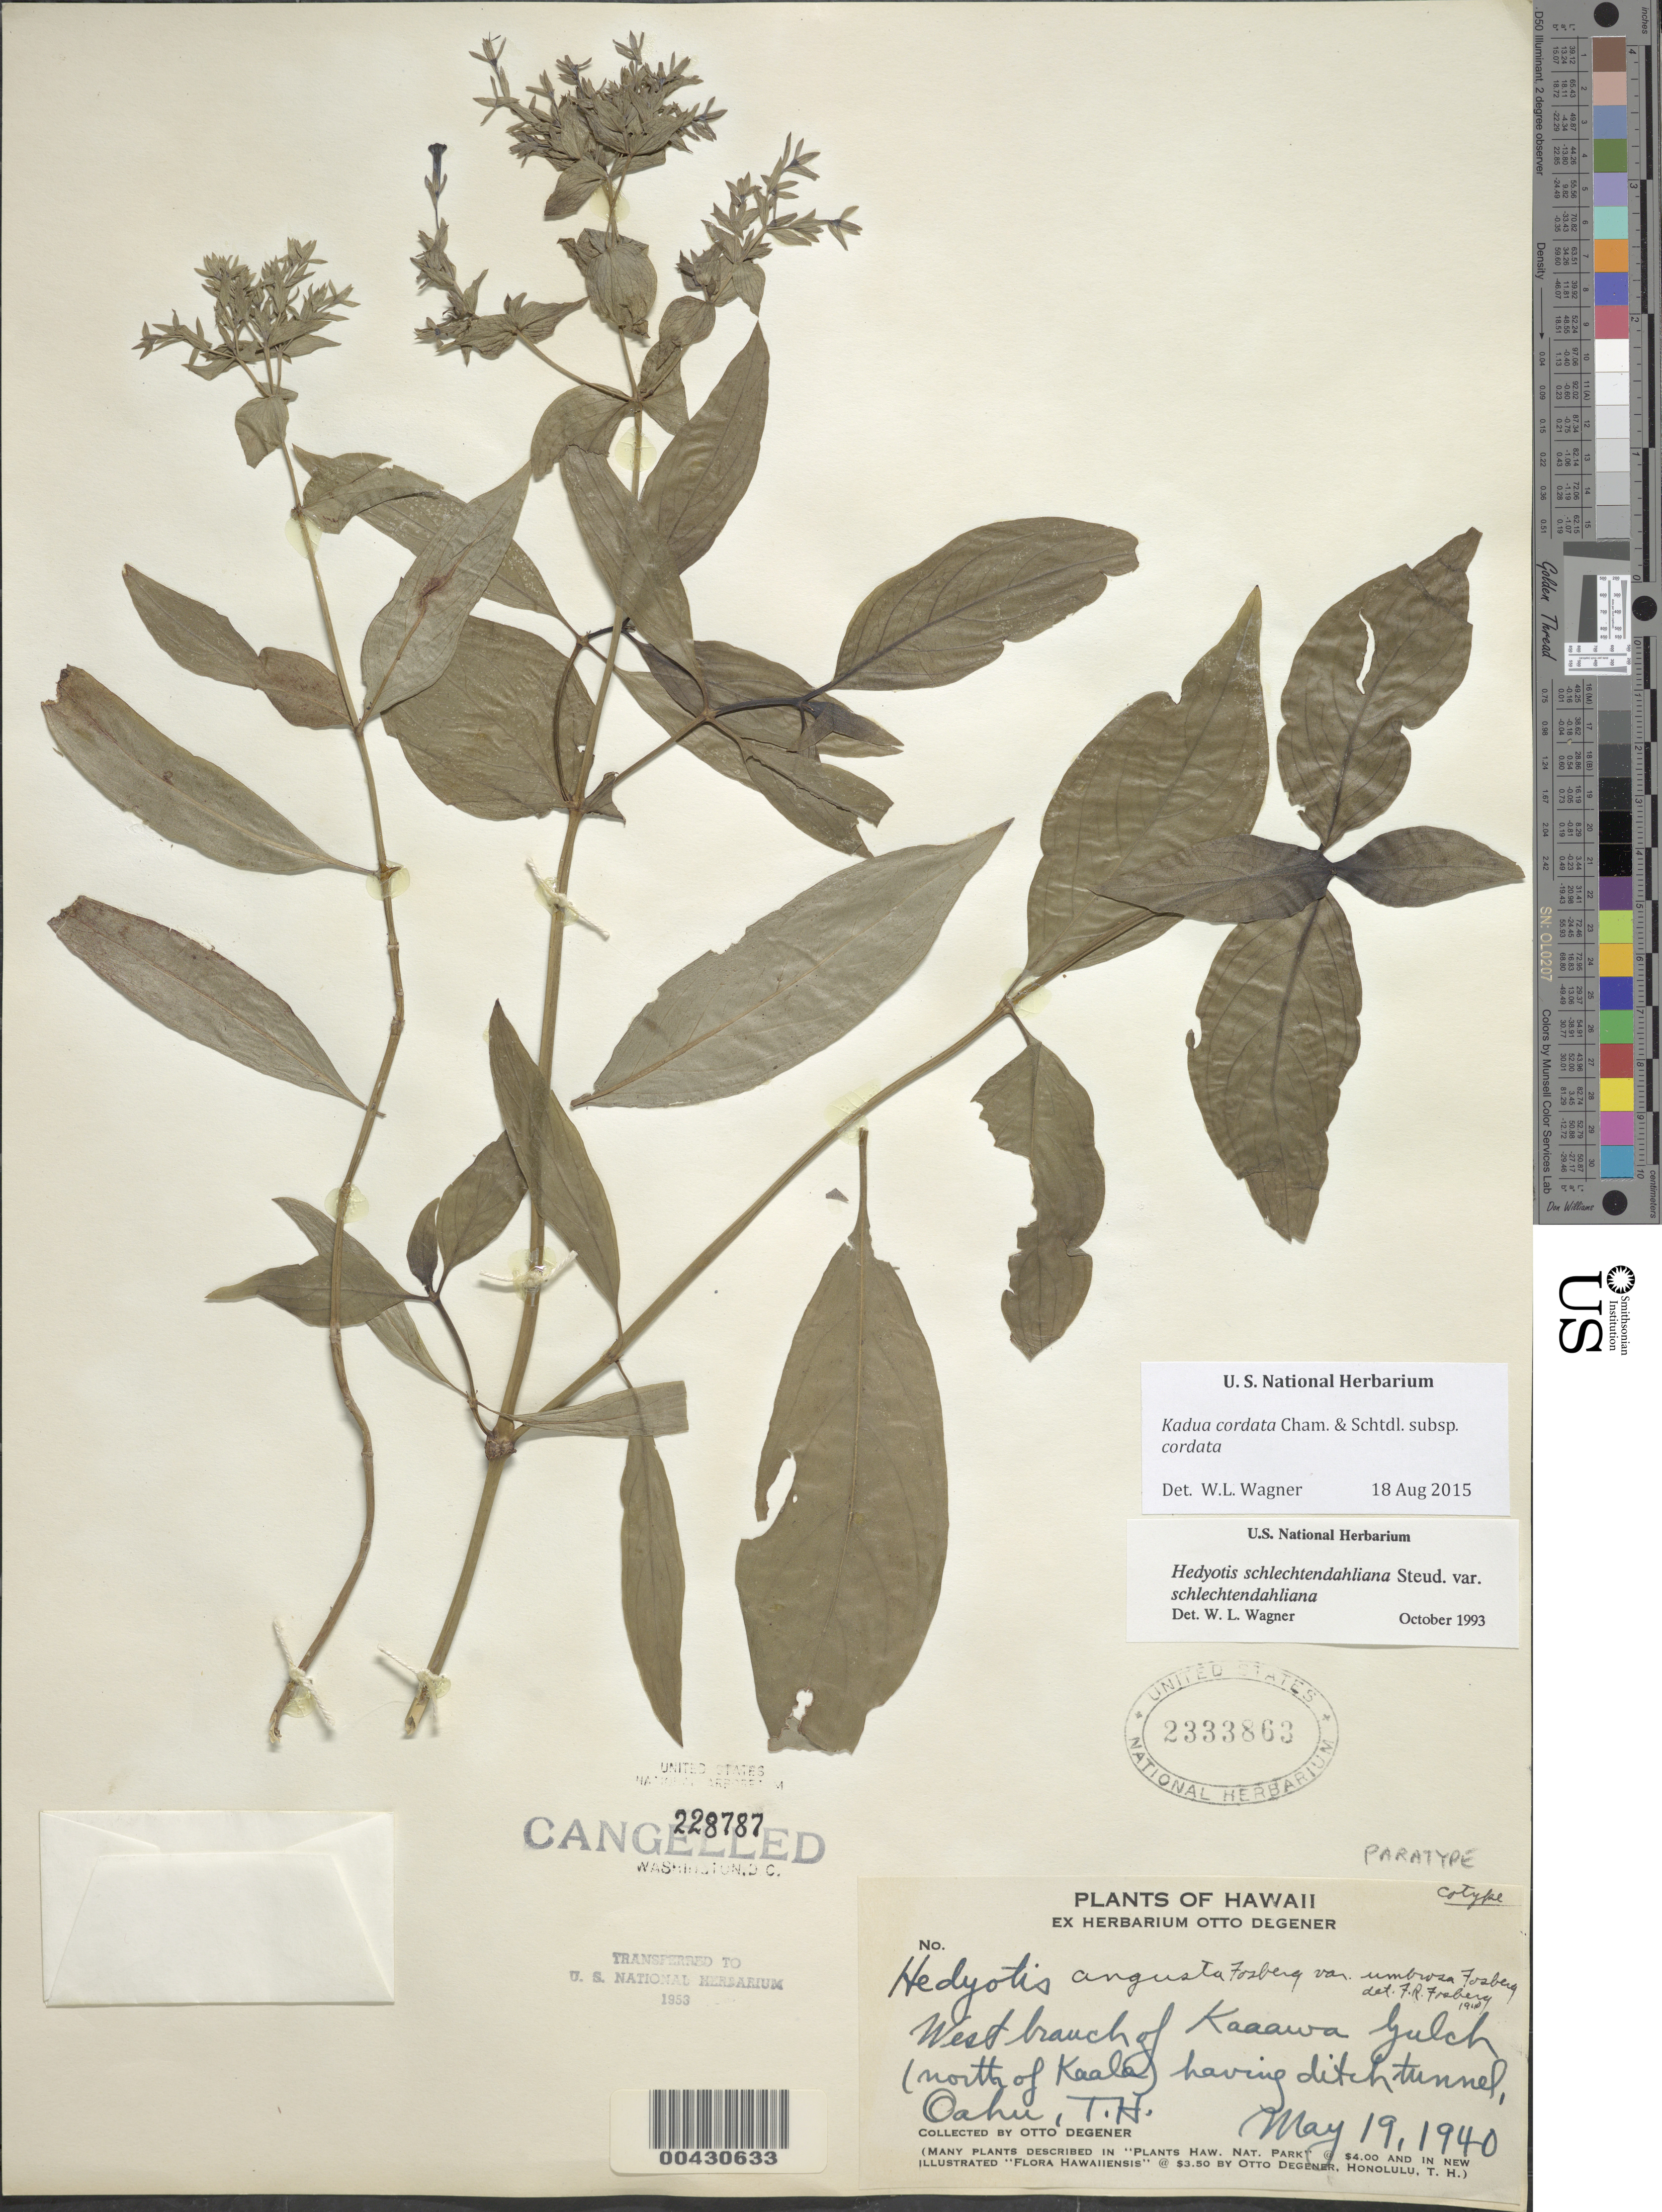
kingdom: Plantae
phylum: Tracheophyta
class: Magnoliopsida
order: Gentianales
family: Rubiaceae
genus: Kadua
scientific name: Kadua cordata subsp. cordata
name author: Cham. & Schltdl.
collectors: O. Degener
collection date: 1940-05-19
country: United States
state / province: Hawaii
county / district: Honolulu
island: Oahu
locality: West branch of Kaaawa Gulch (North of Kaala) having ditch tunnel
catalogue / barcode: US 2333863